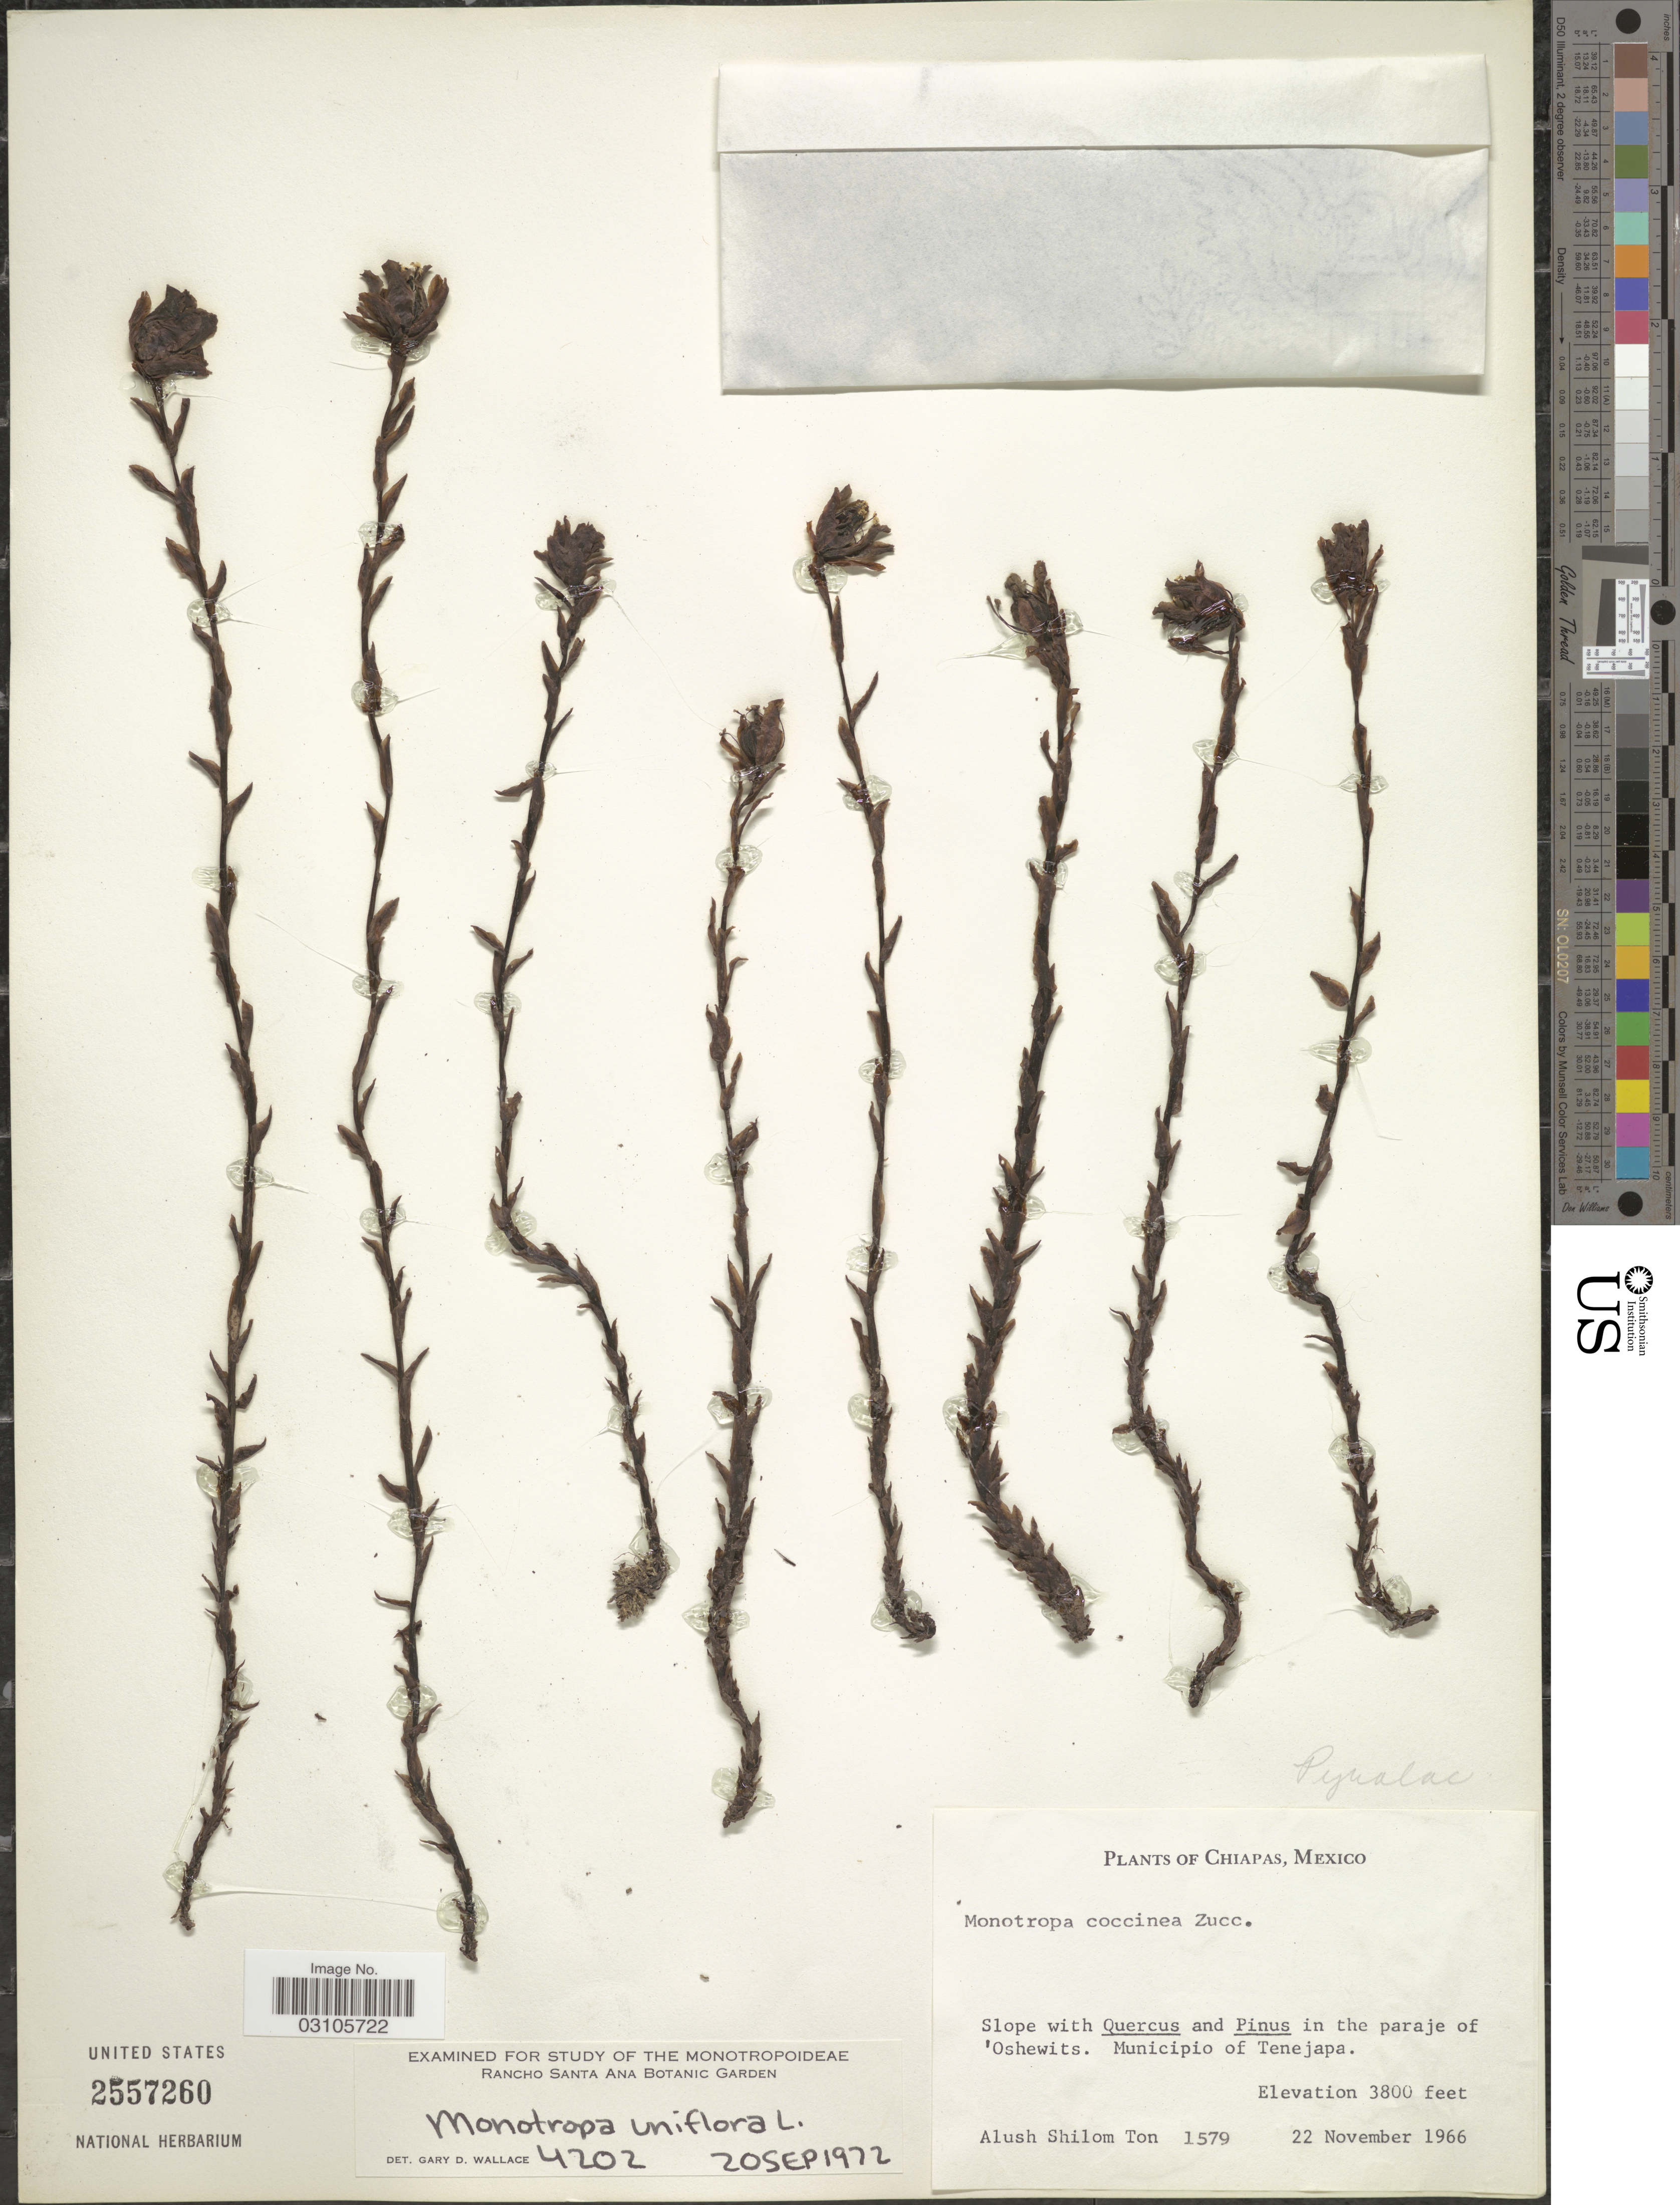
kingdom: Plantae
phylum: Tracheophyta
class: Magnoliopsida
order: Ericales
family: Ericaceae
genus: Monotropa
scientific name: Monotropa uniflora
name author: L.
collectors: A. M. Ton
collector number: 1579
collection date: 1966-11-22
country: Mexico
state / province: Chiapas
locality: Paraje of 'Oshewits. Municipio of Tenejapa.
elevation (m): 1158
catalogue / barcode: US 2557260